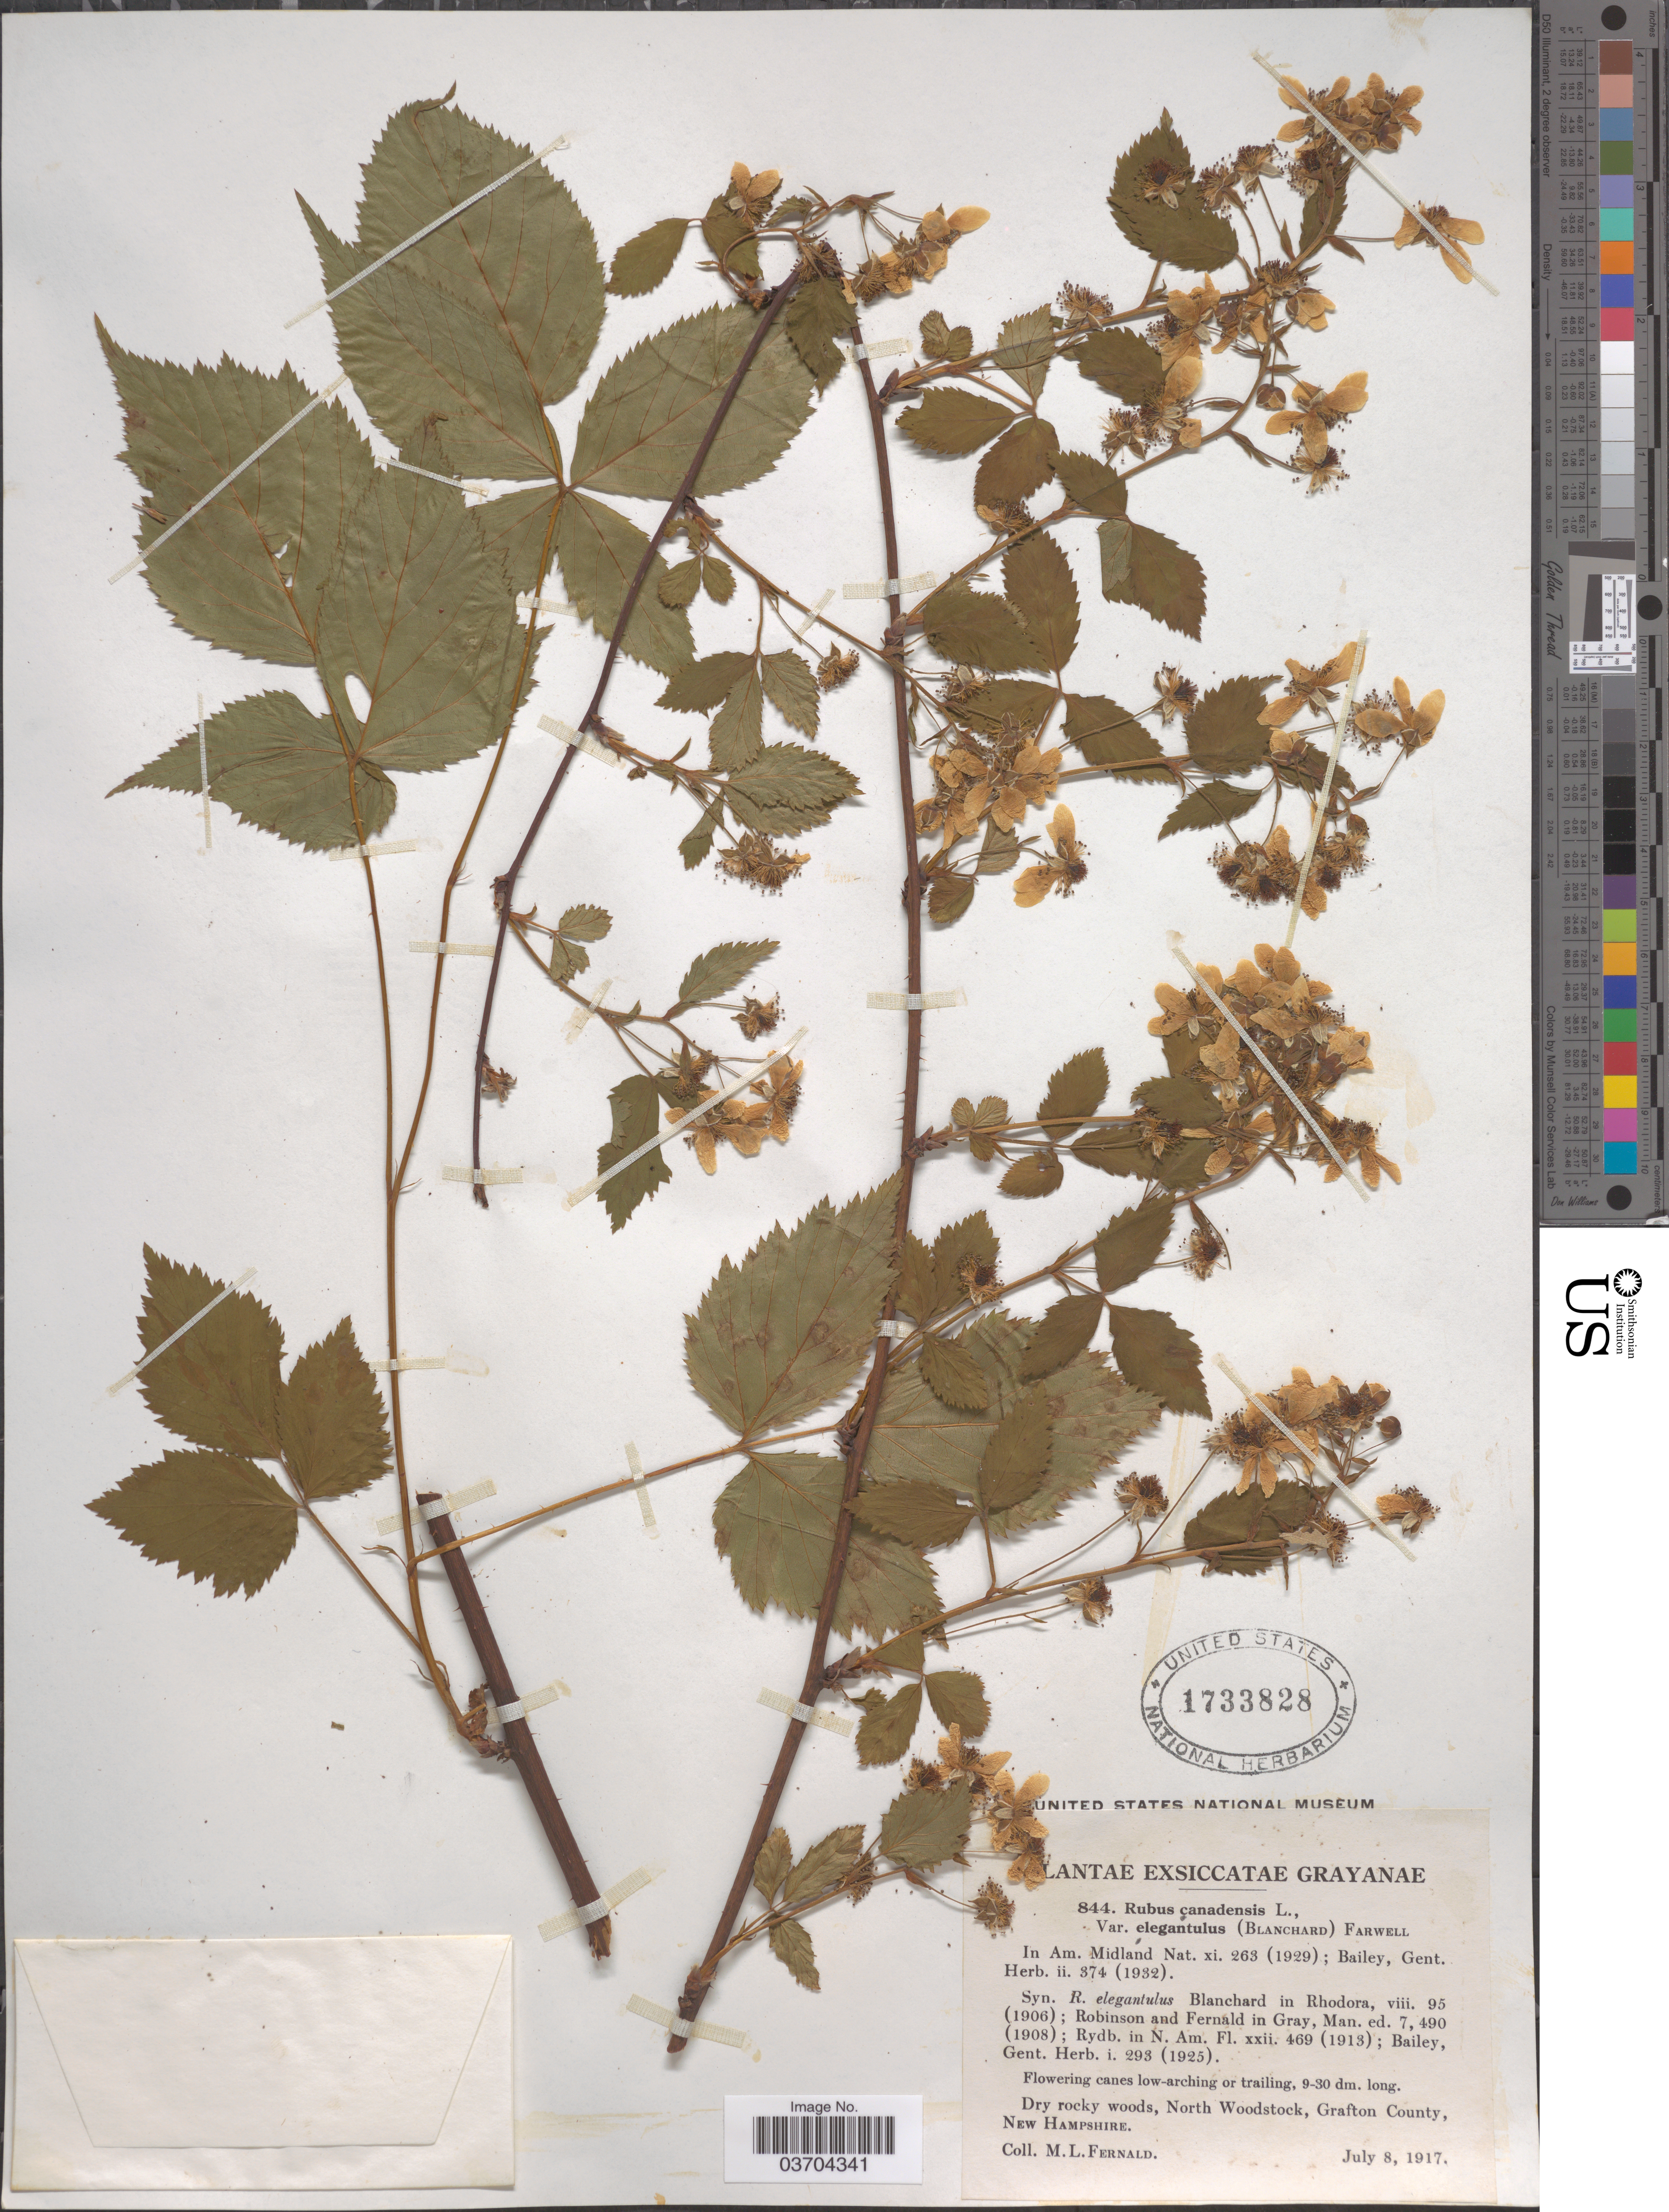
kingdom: Plantae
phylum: Tracheophyta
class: Magnoliopsida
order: Rosales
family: Rosaceae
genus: Rubus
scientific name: Rubus canadensis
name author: L.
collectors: M. L. Fernald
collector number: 844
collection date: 1917-07-08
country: United States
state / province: New Hampshire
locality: North Woodstock, Grafton County.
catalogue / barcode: US 1733828